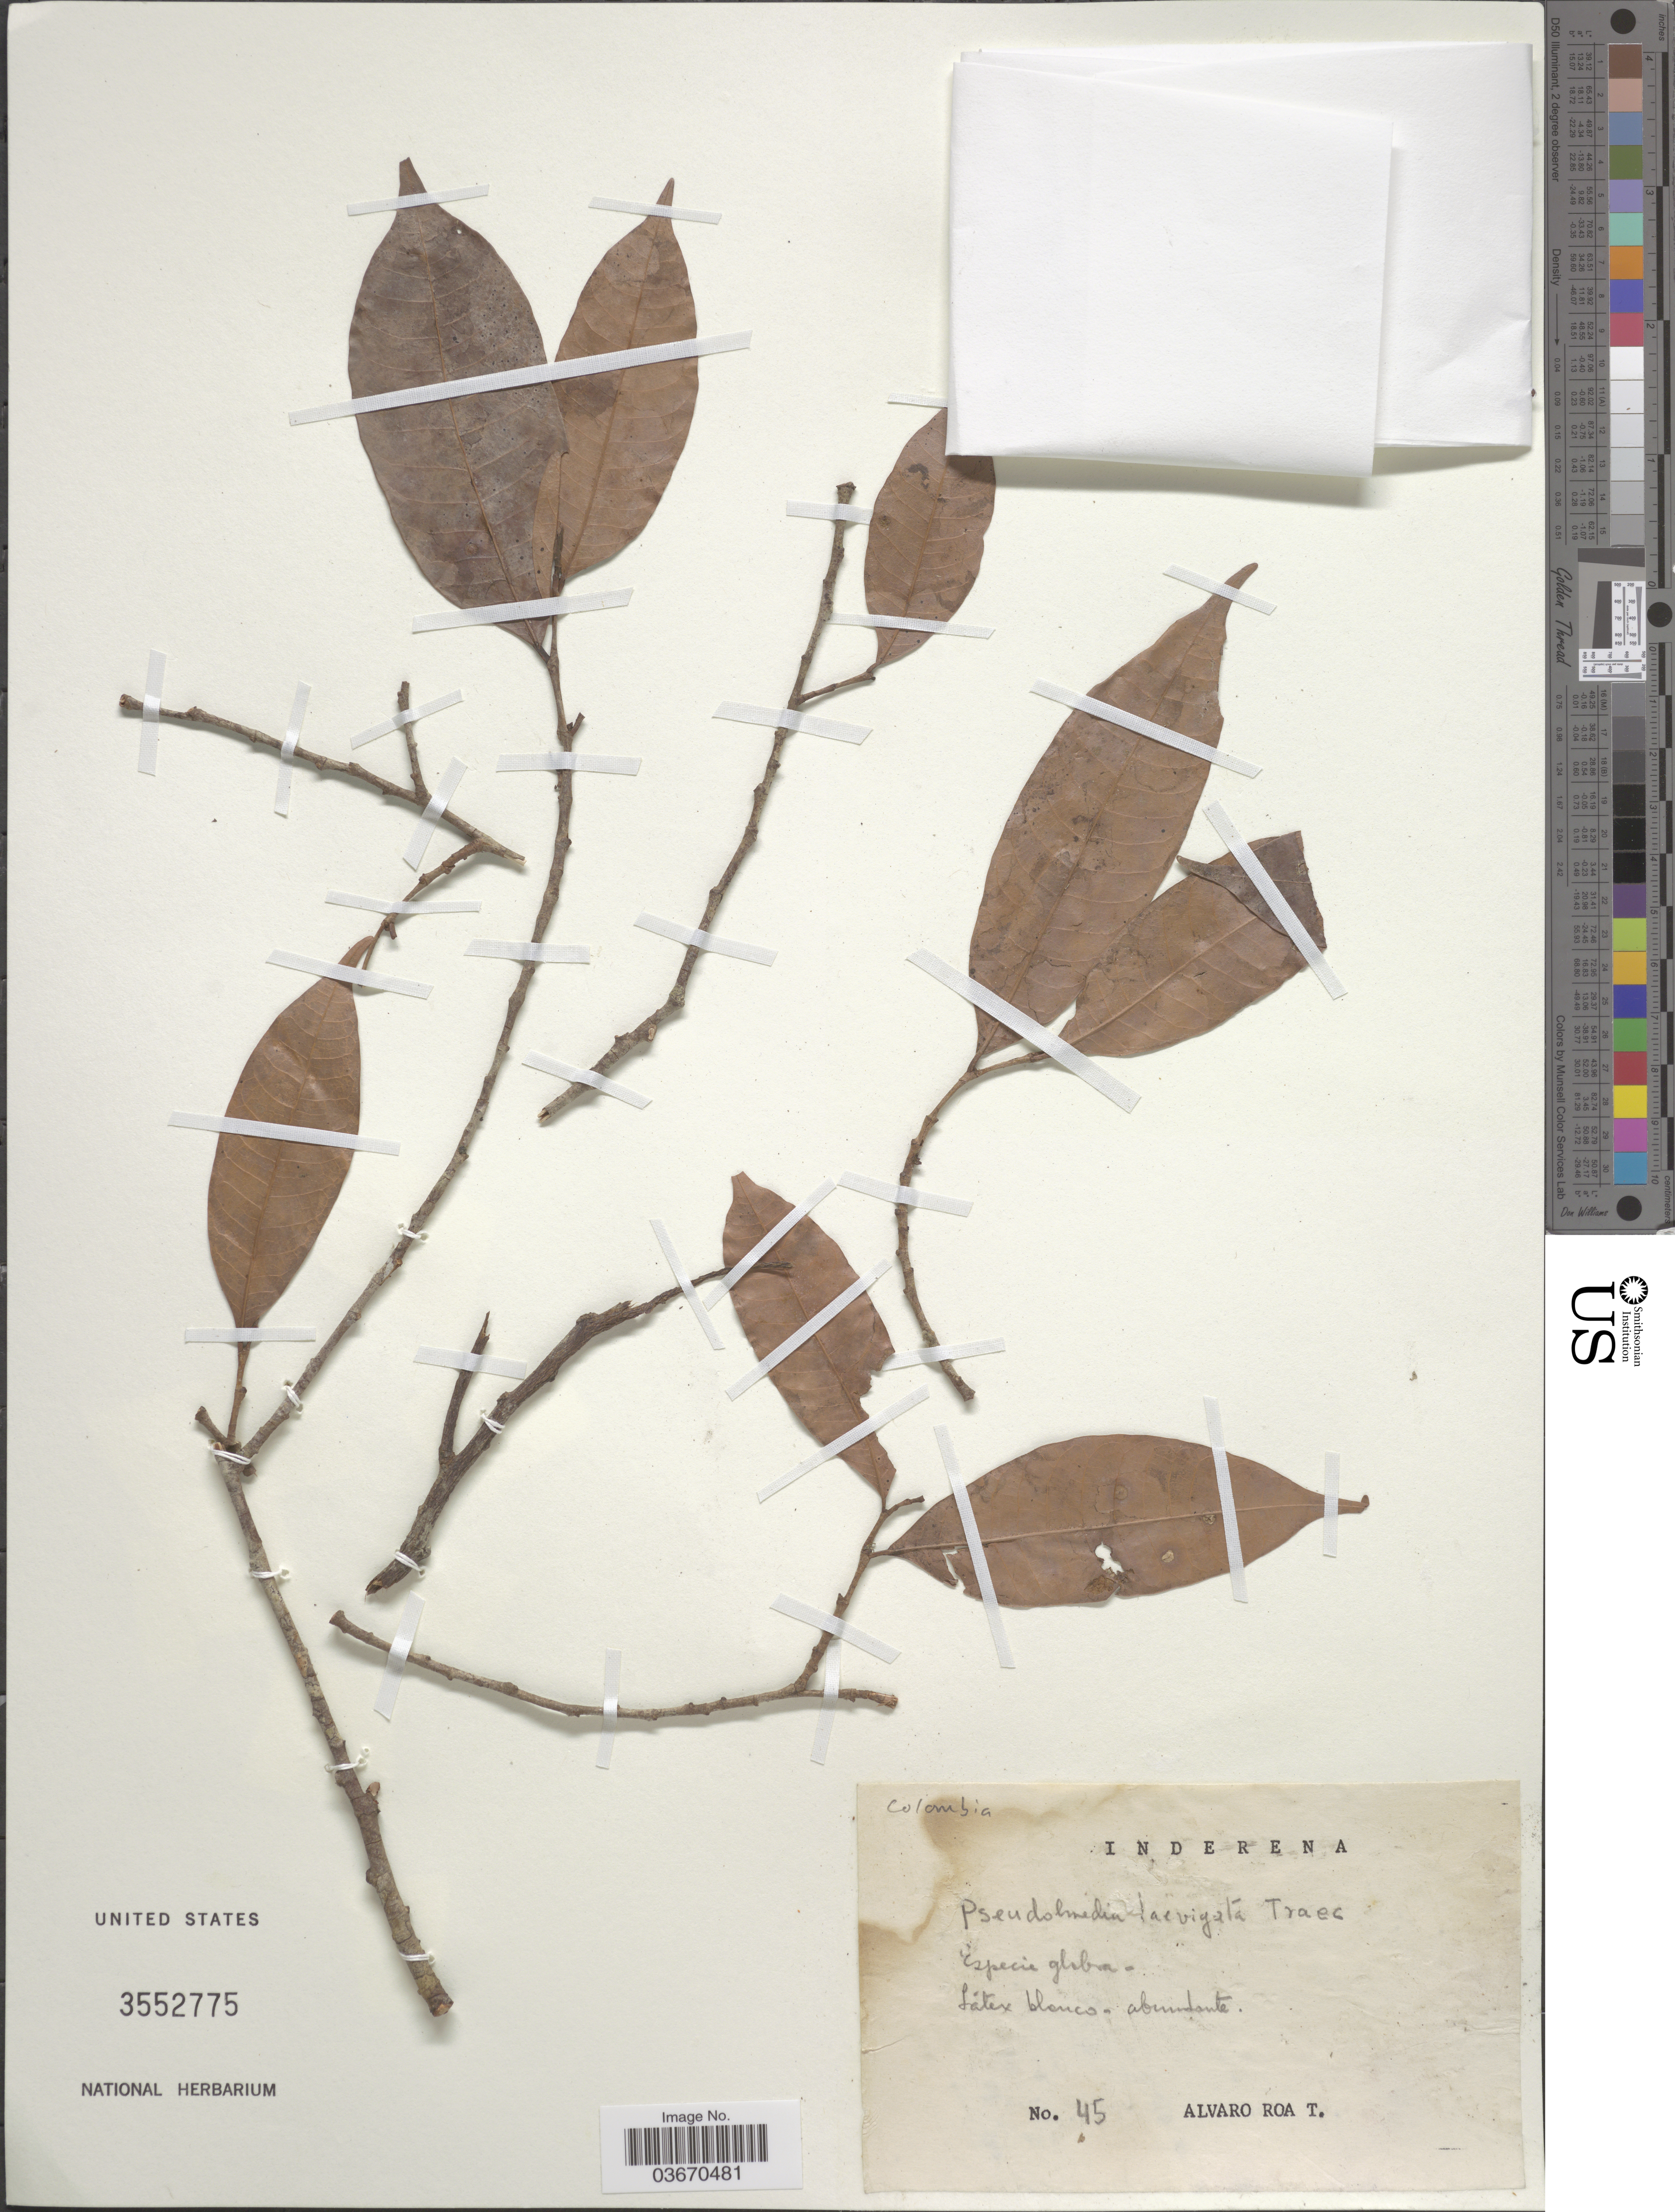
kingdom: Plantae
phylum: Tracheophyta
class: Magnoliopsida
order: Rosales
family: Moraceae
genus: Pseudolmedia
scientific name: Pseudolmedia laevigata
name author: Trécul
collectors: A. Roa T.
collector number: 45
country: Colombia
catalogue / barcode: US 3552775